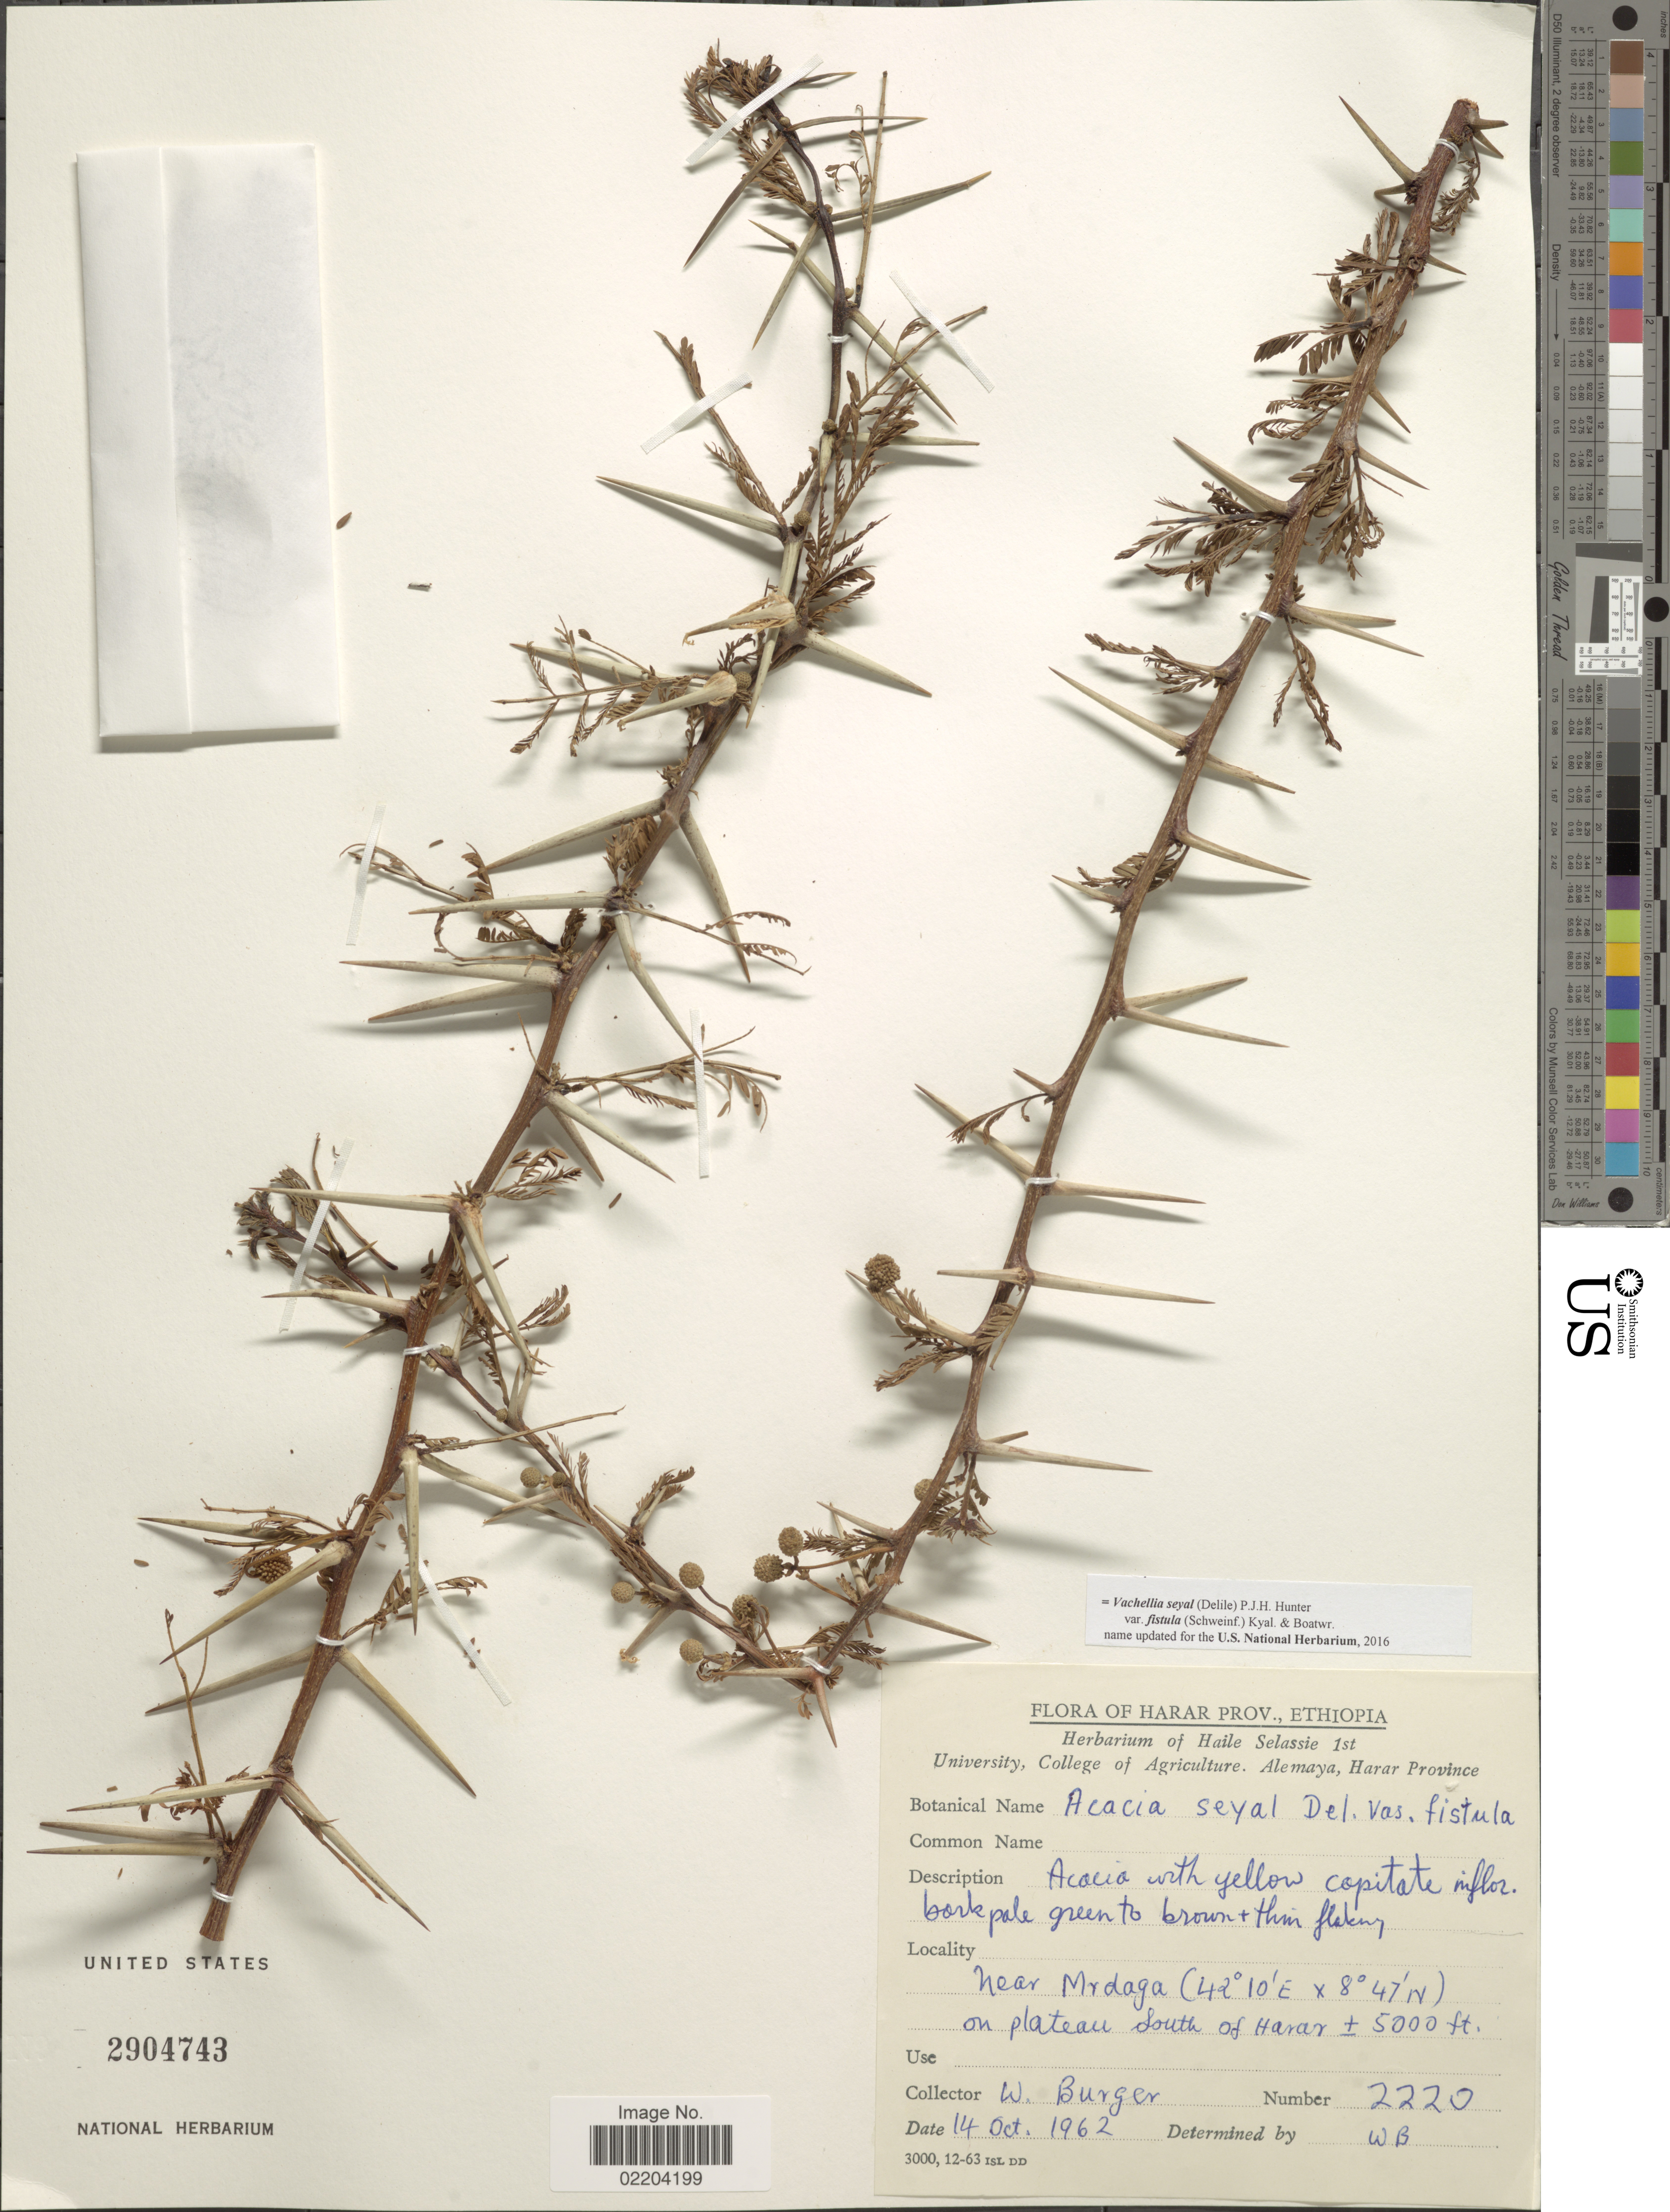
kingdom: Plantae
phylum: Tracheophyta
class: Magnoliopsida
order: Fabales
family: Fabaceae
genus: Vachellia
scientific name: Vachellia seyal var. fistula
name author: (Schweinf.) Kyal. & Boatwr.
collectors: W. Burger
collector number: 2220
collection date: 1962-10-14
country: Ethiopia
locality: Harar Prov., Ethiopia. Near Midaga on plateau south of Harar .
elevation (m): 1524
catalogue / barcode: US 2904743